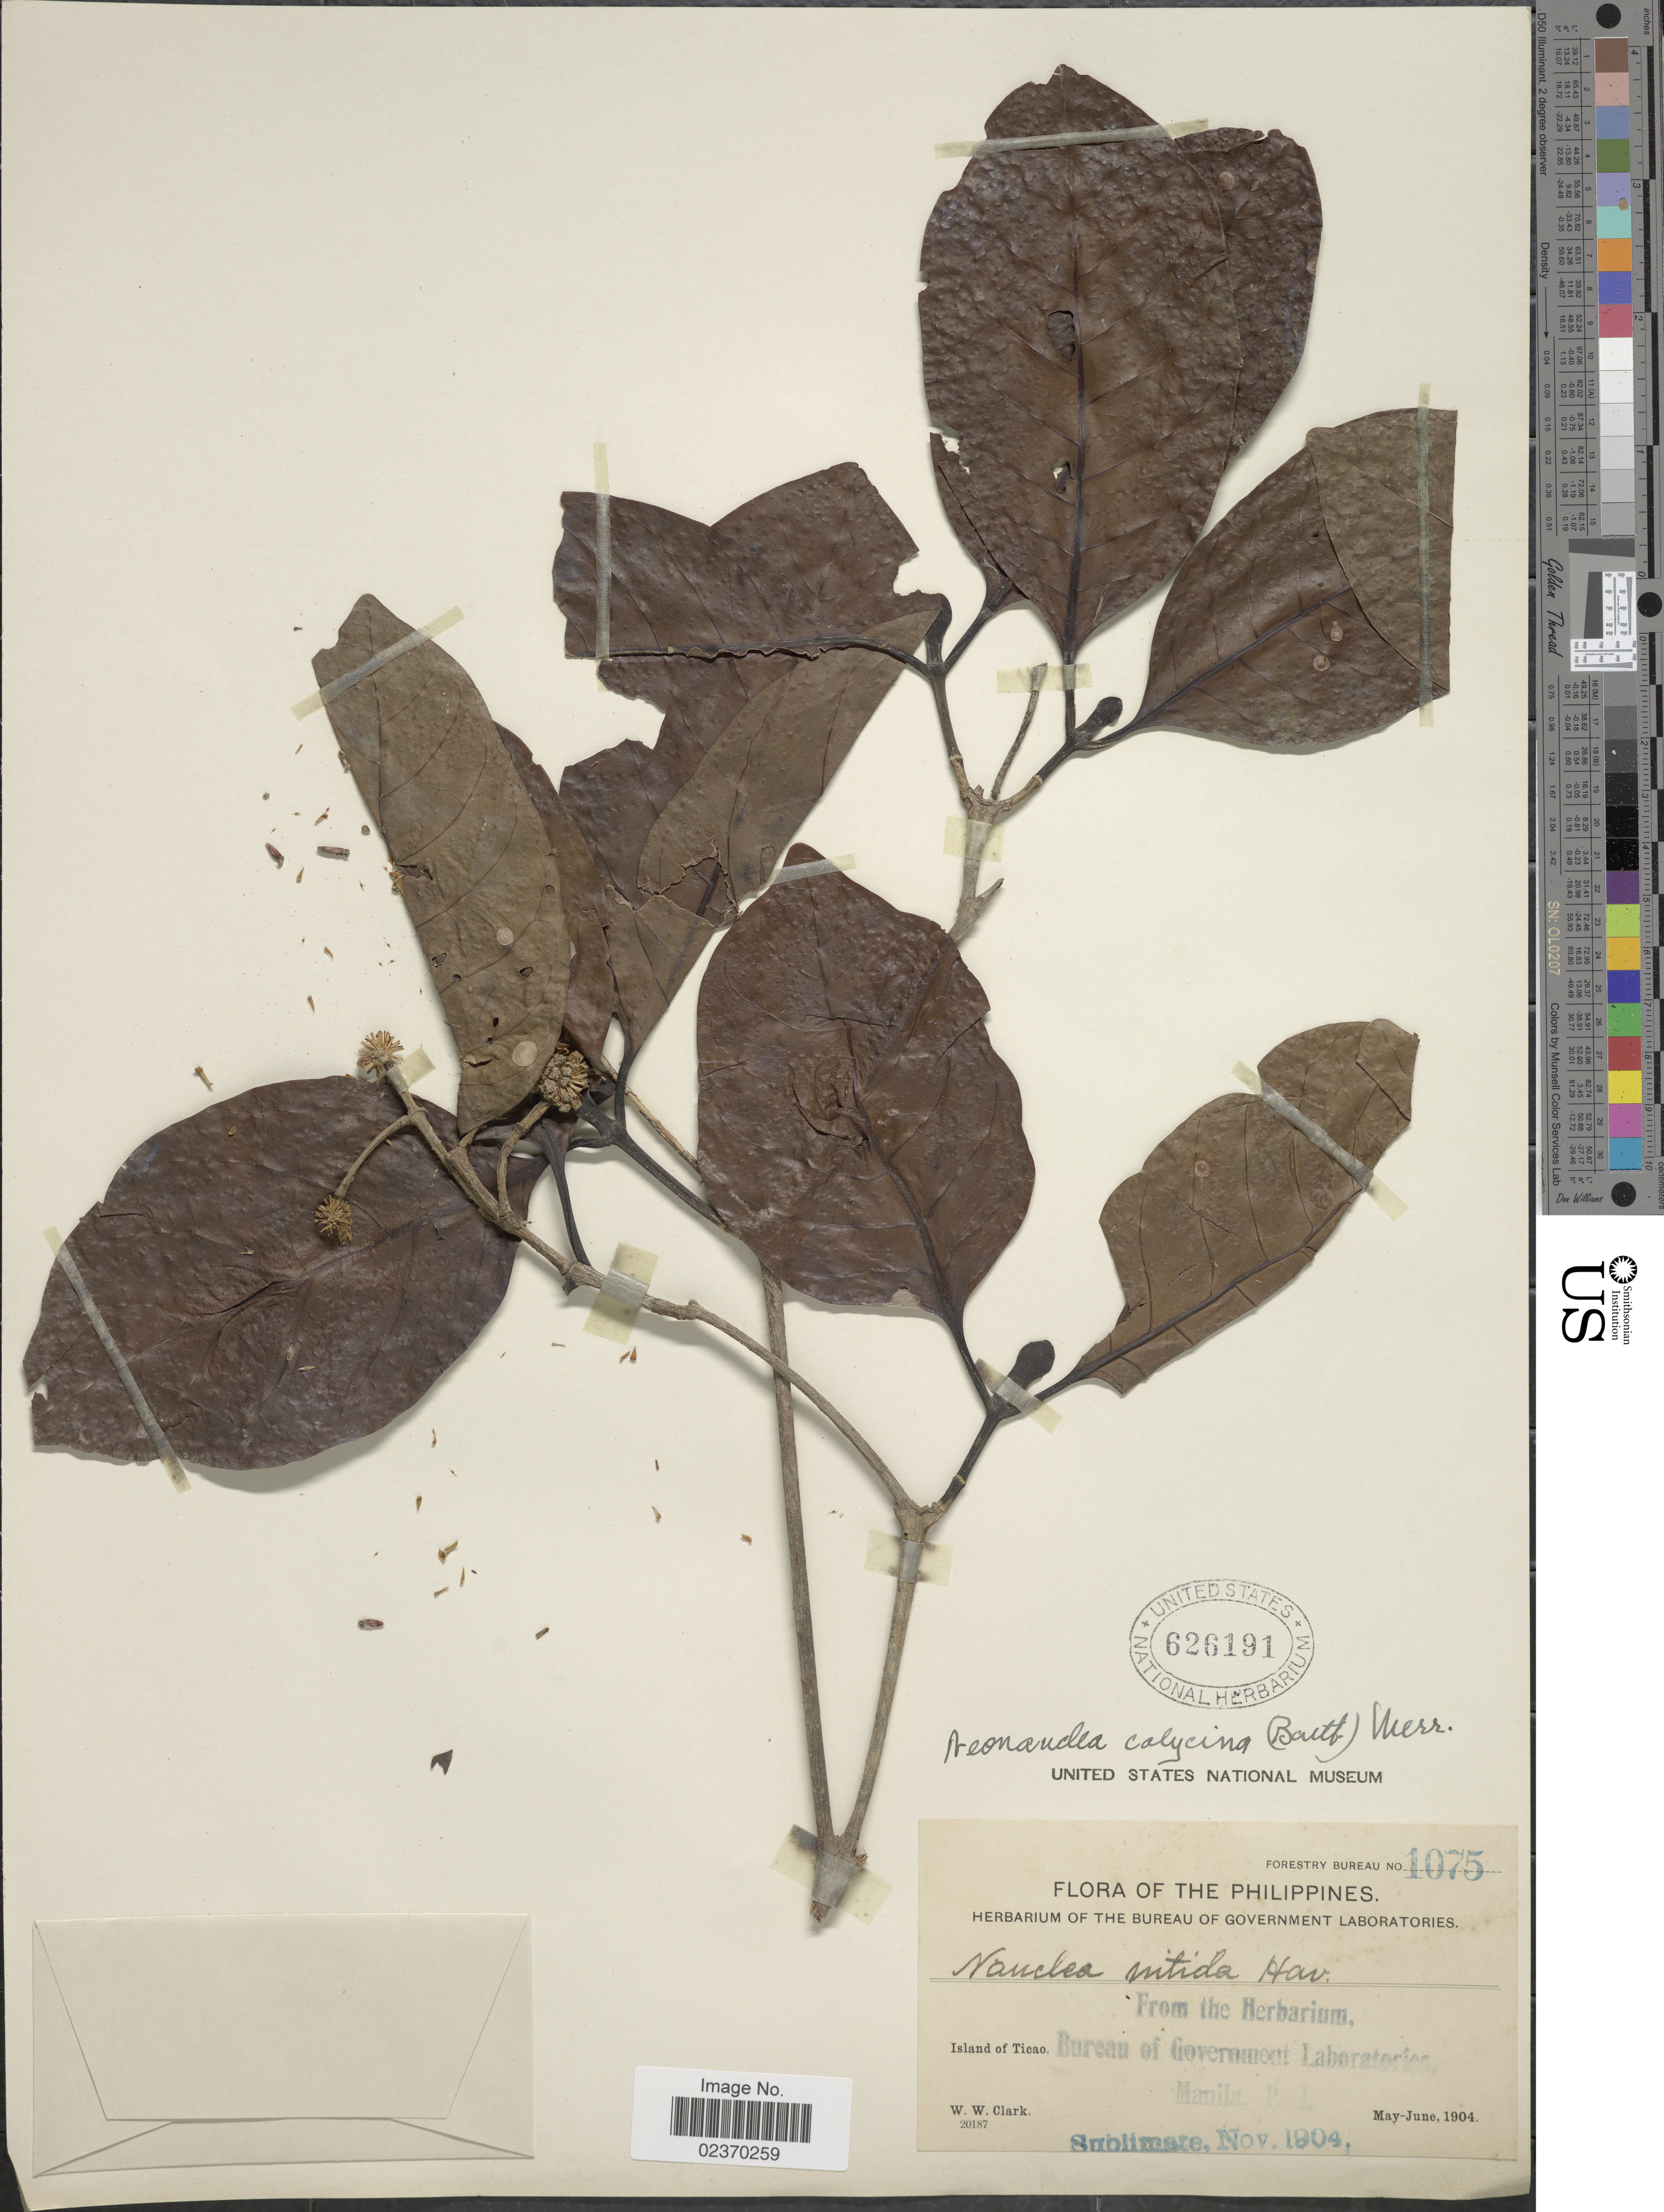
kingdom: Plantae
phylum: Tracheophyta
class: Magnoliopsida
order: Gentianales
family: Rubiaceae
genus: Neonauclea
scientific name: Neonauclea calycina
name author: (Bartl. ex DC.) Merr.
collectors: W. W. Clark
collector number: Forestry Bureau 1075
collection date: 1904-05/1904-06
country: Philippines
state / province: Bicol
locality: Island of Ticao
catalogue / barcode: US 626191